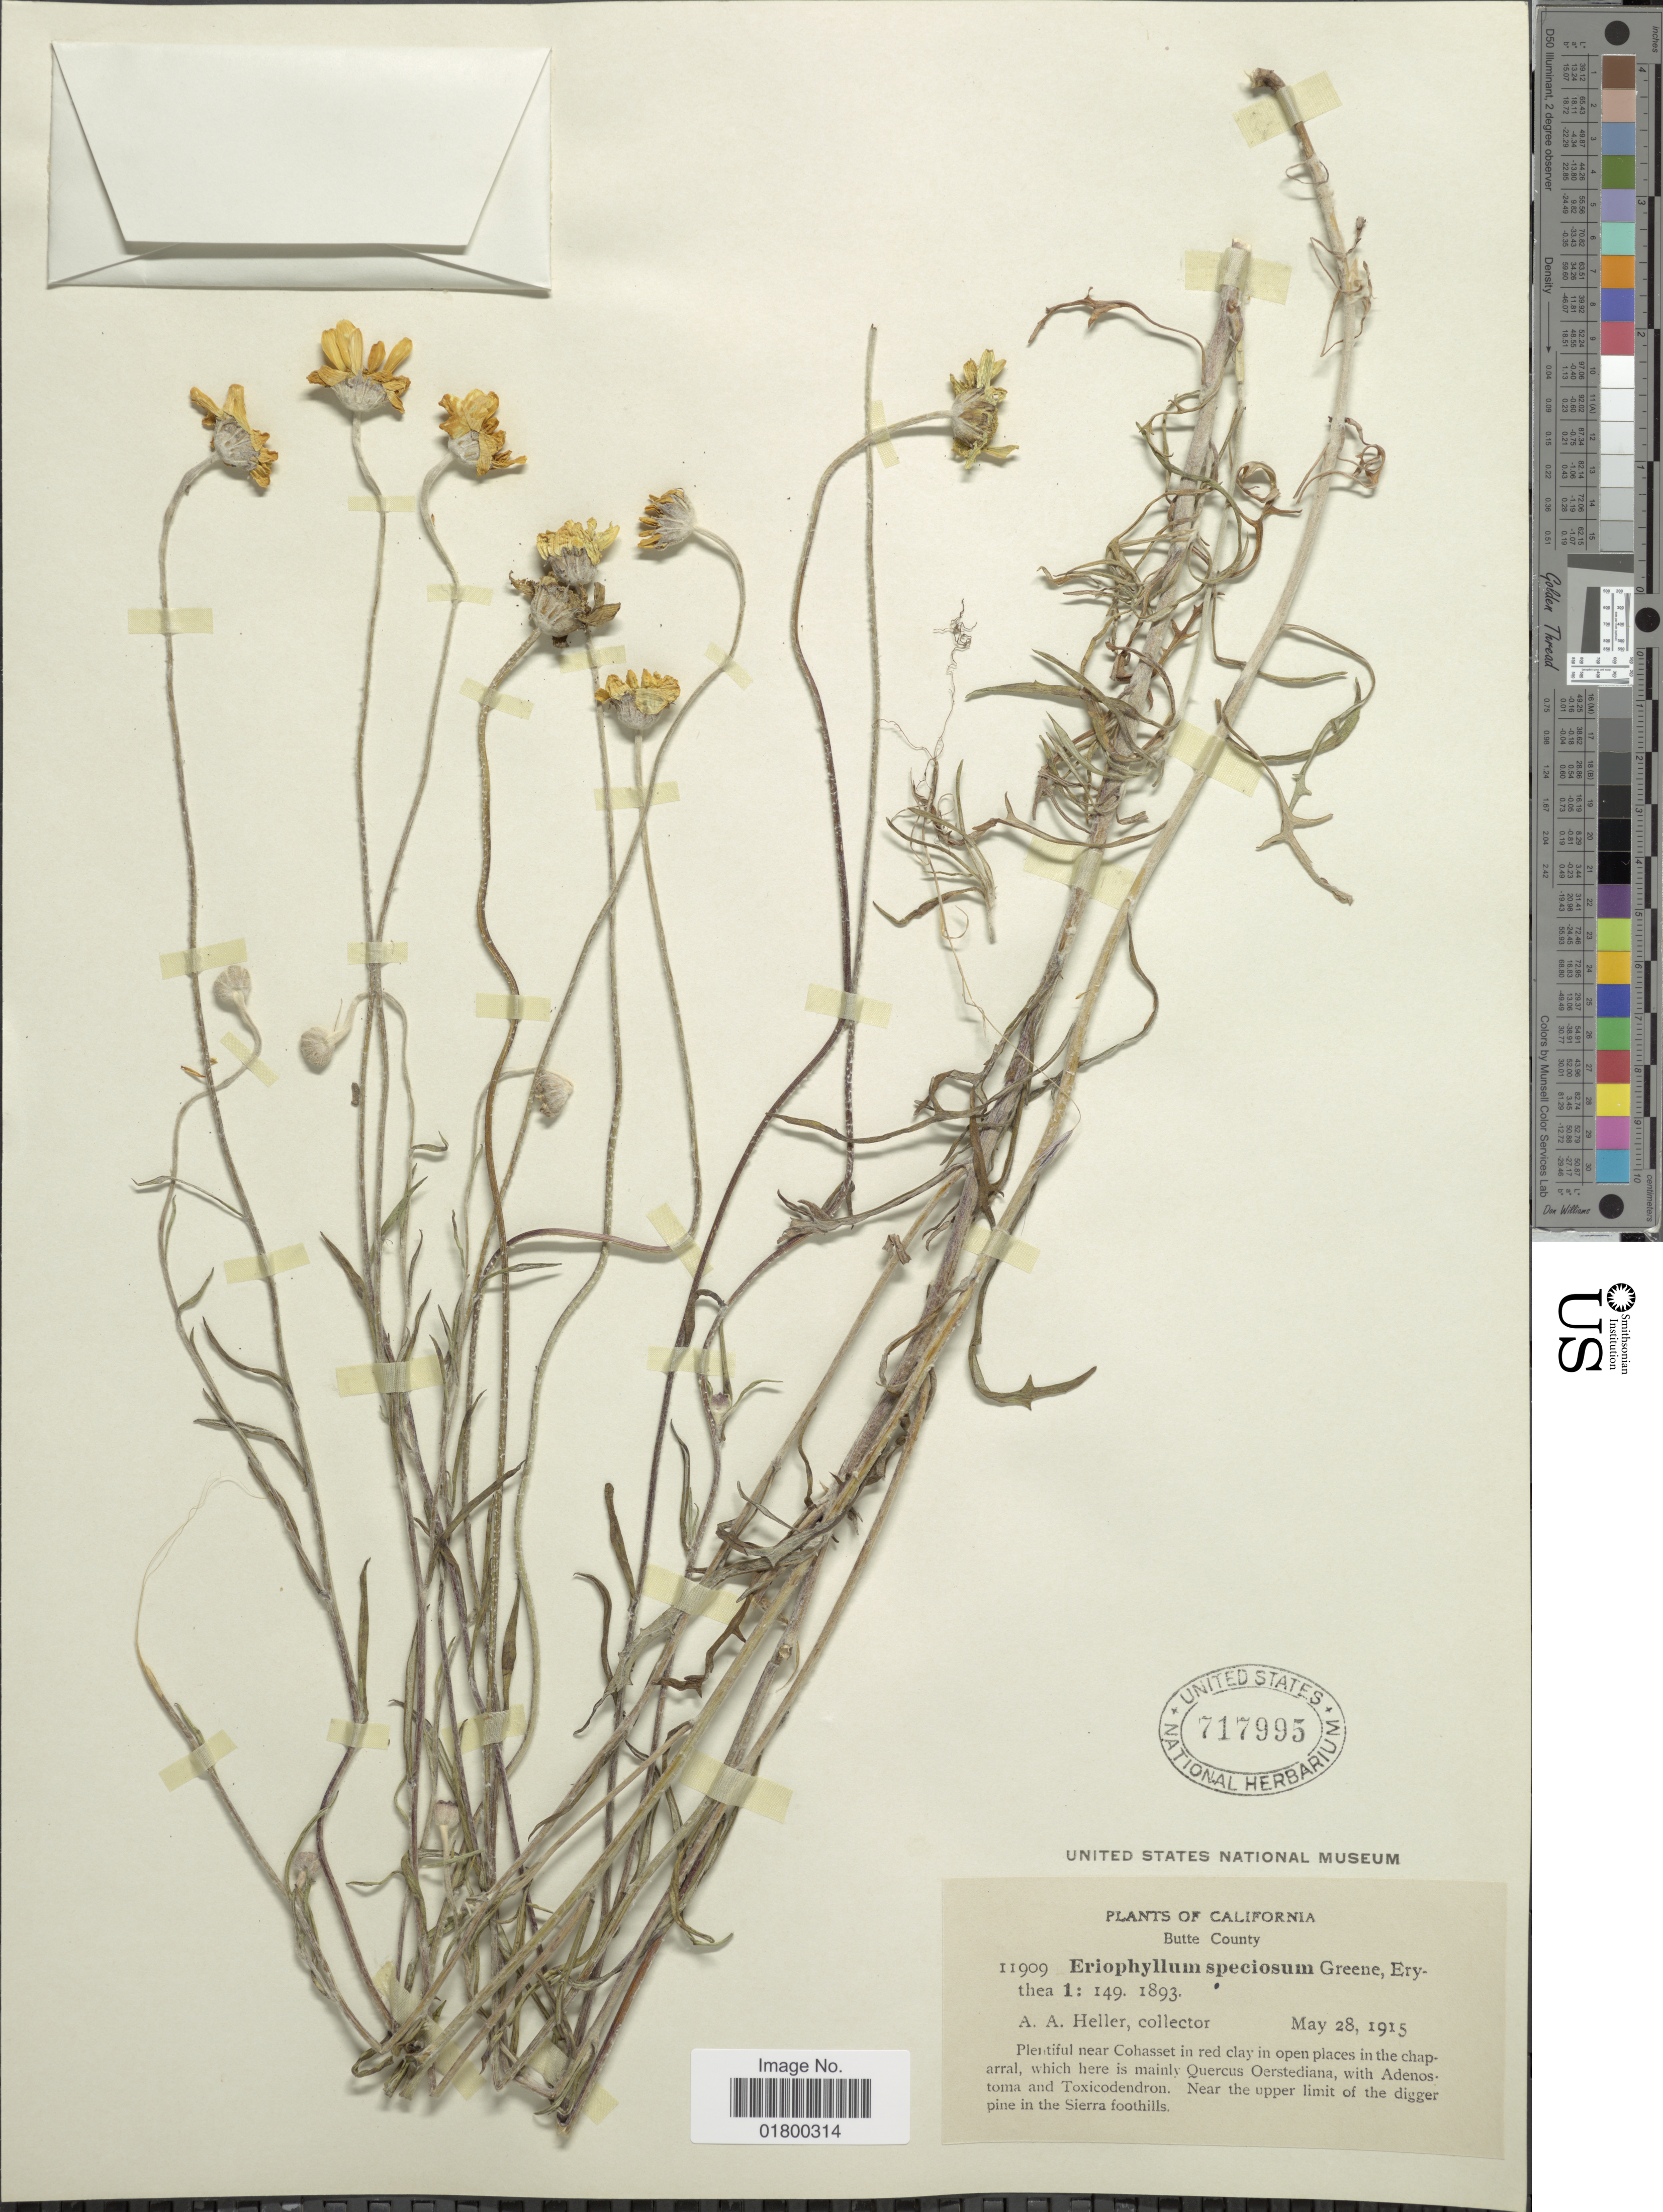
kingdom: Plantae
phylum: Tracheophyta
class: Magnoliopsida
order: Asterales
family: Asteraceae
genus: Eriophyllum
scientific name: Eriophyllum lanatum var. grandiflorum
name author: (A. Gray) Jeps.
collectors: A. A. Heller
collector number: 11909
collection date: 1915-05-28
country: United States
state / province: California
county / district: Butte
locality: Butte County, Plentiful near Cohasset in red clay in open places in the chaparral, Near the upper limit of the digger pine in the Sierra foothills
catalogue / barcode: US 717995